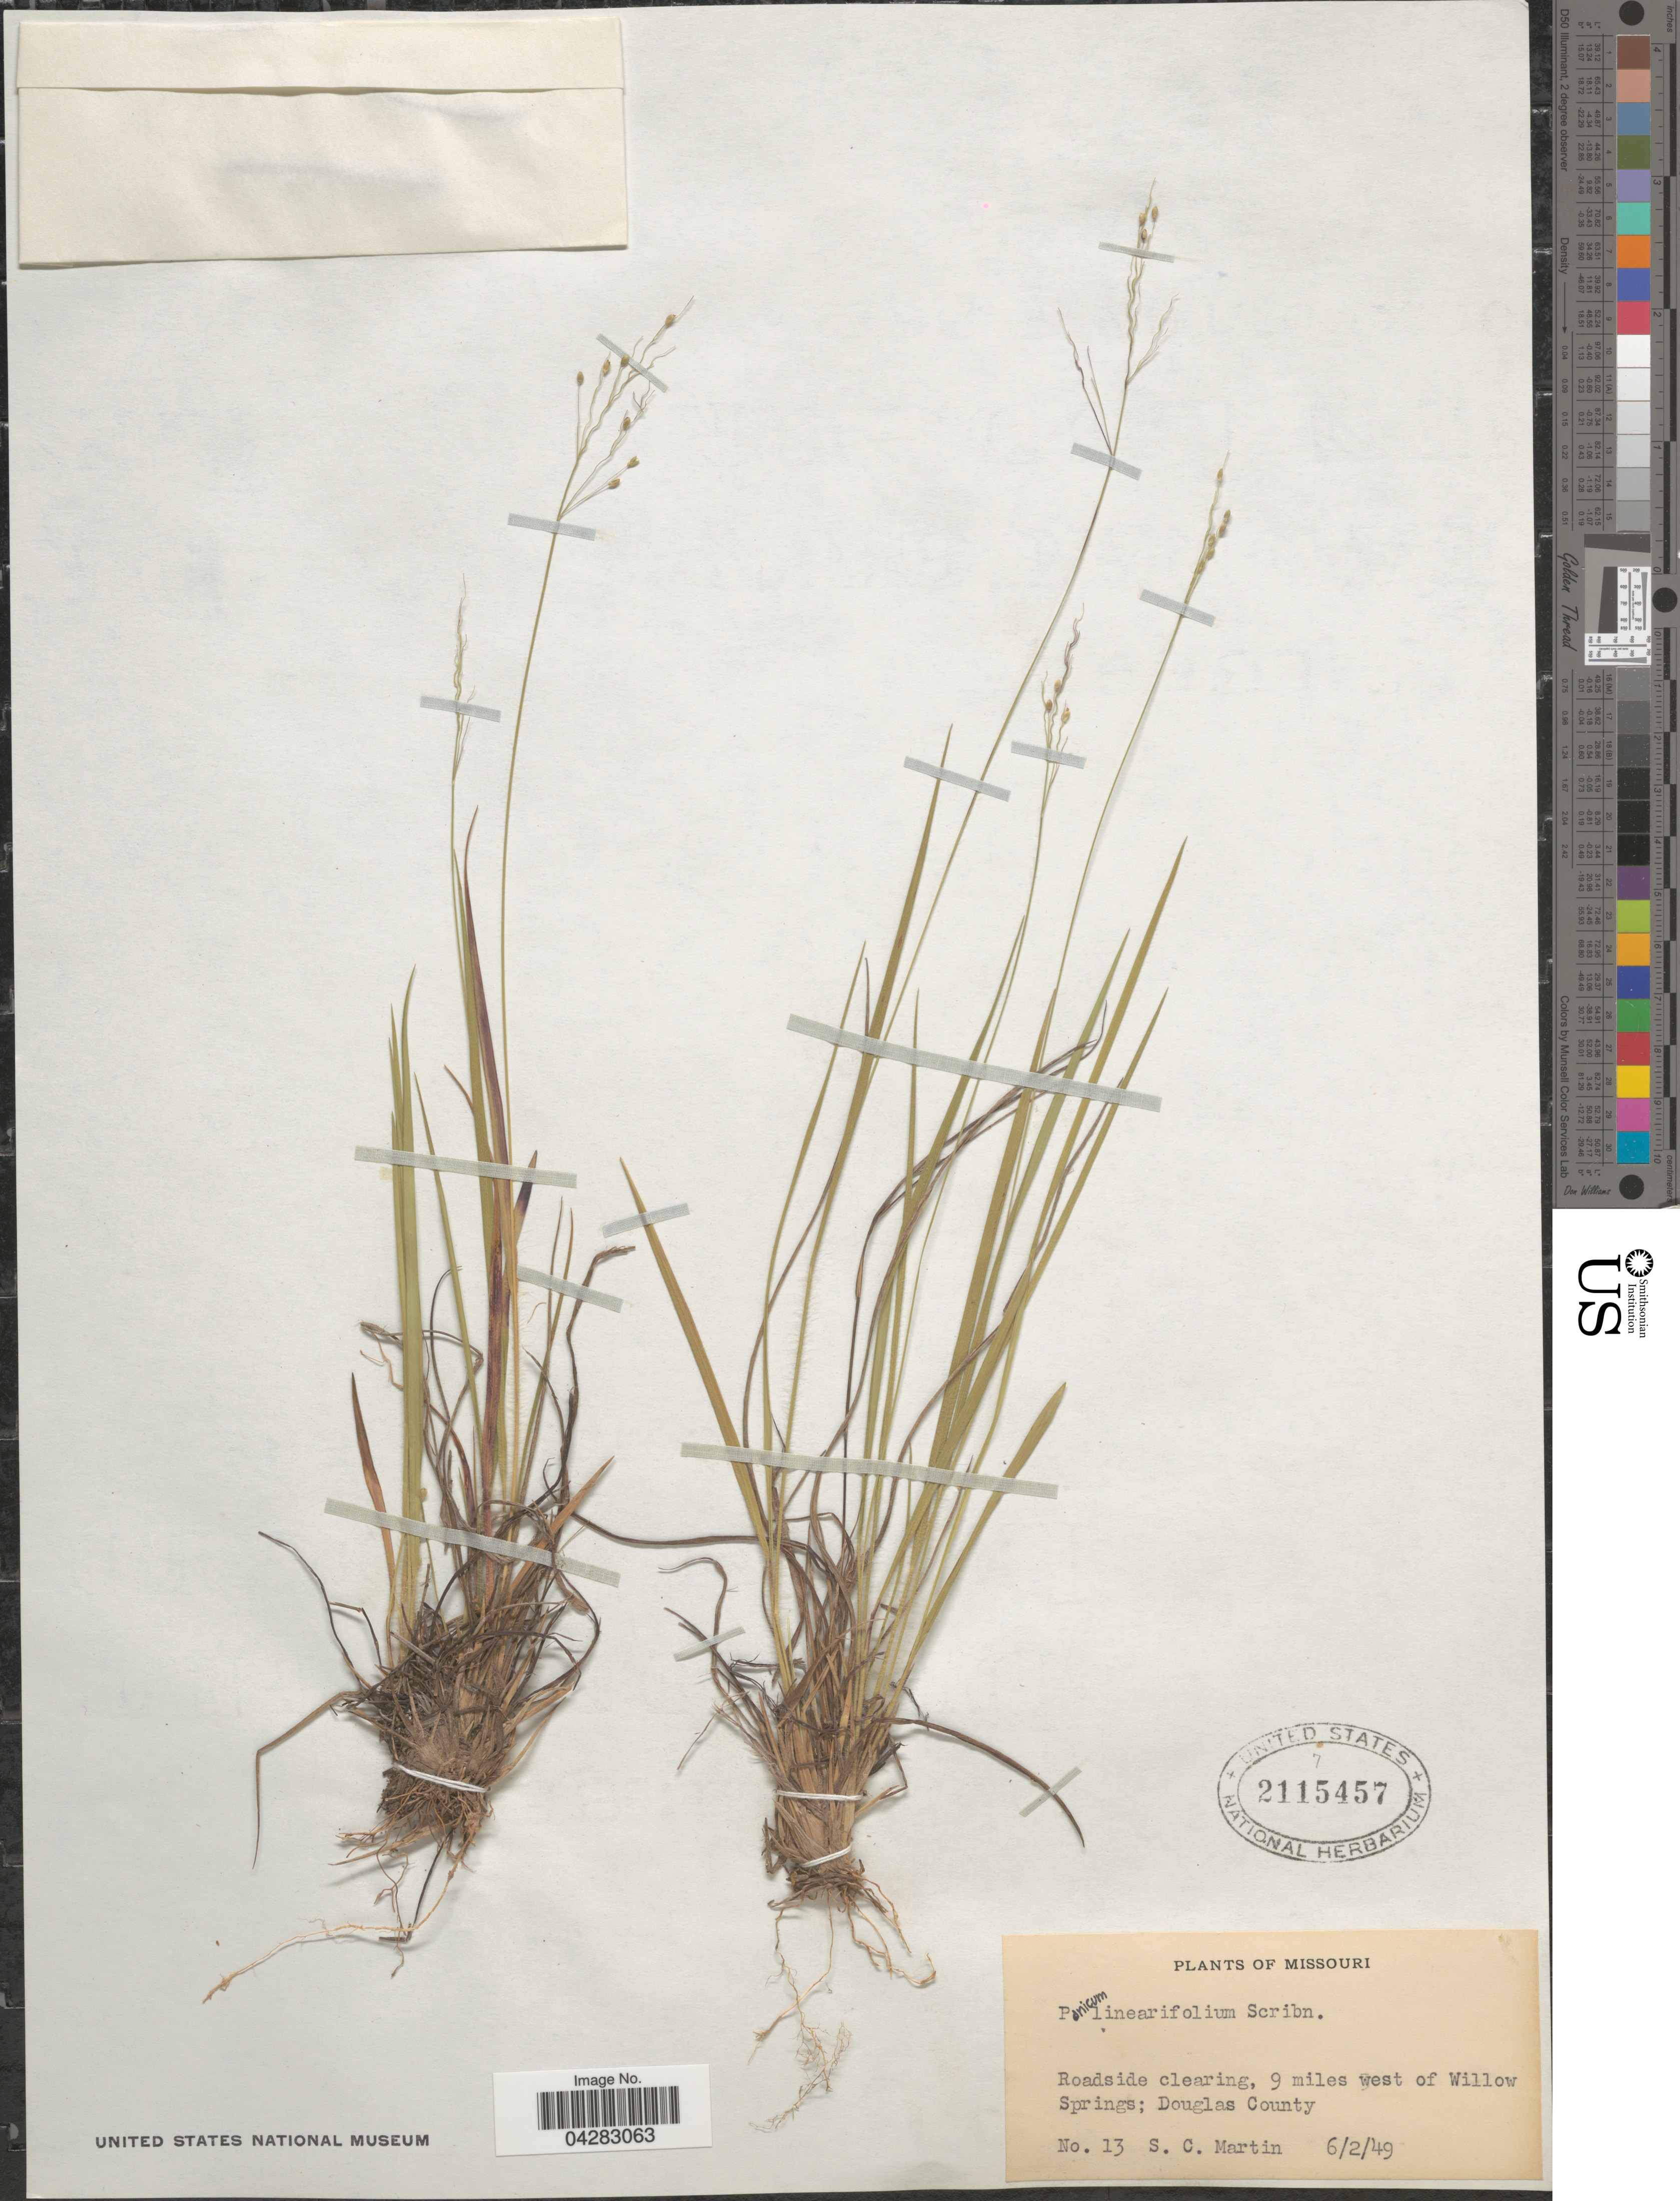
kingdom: Plantae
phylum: Tracheophyta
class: Liliopsida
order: Poales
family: Poaceae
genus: Dichanthelium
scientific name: Dichanthelium linearifolium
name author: (Scribn.) Gould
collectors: S. C. Martin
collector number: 13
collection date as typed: Transcribed d/m/y: 2/6/49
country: United States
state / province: Missouri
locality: Roadside clearing, 9 miles west of Willow Springs; Douglas County.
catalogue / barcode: US 2115457